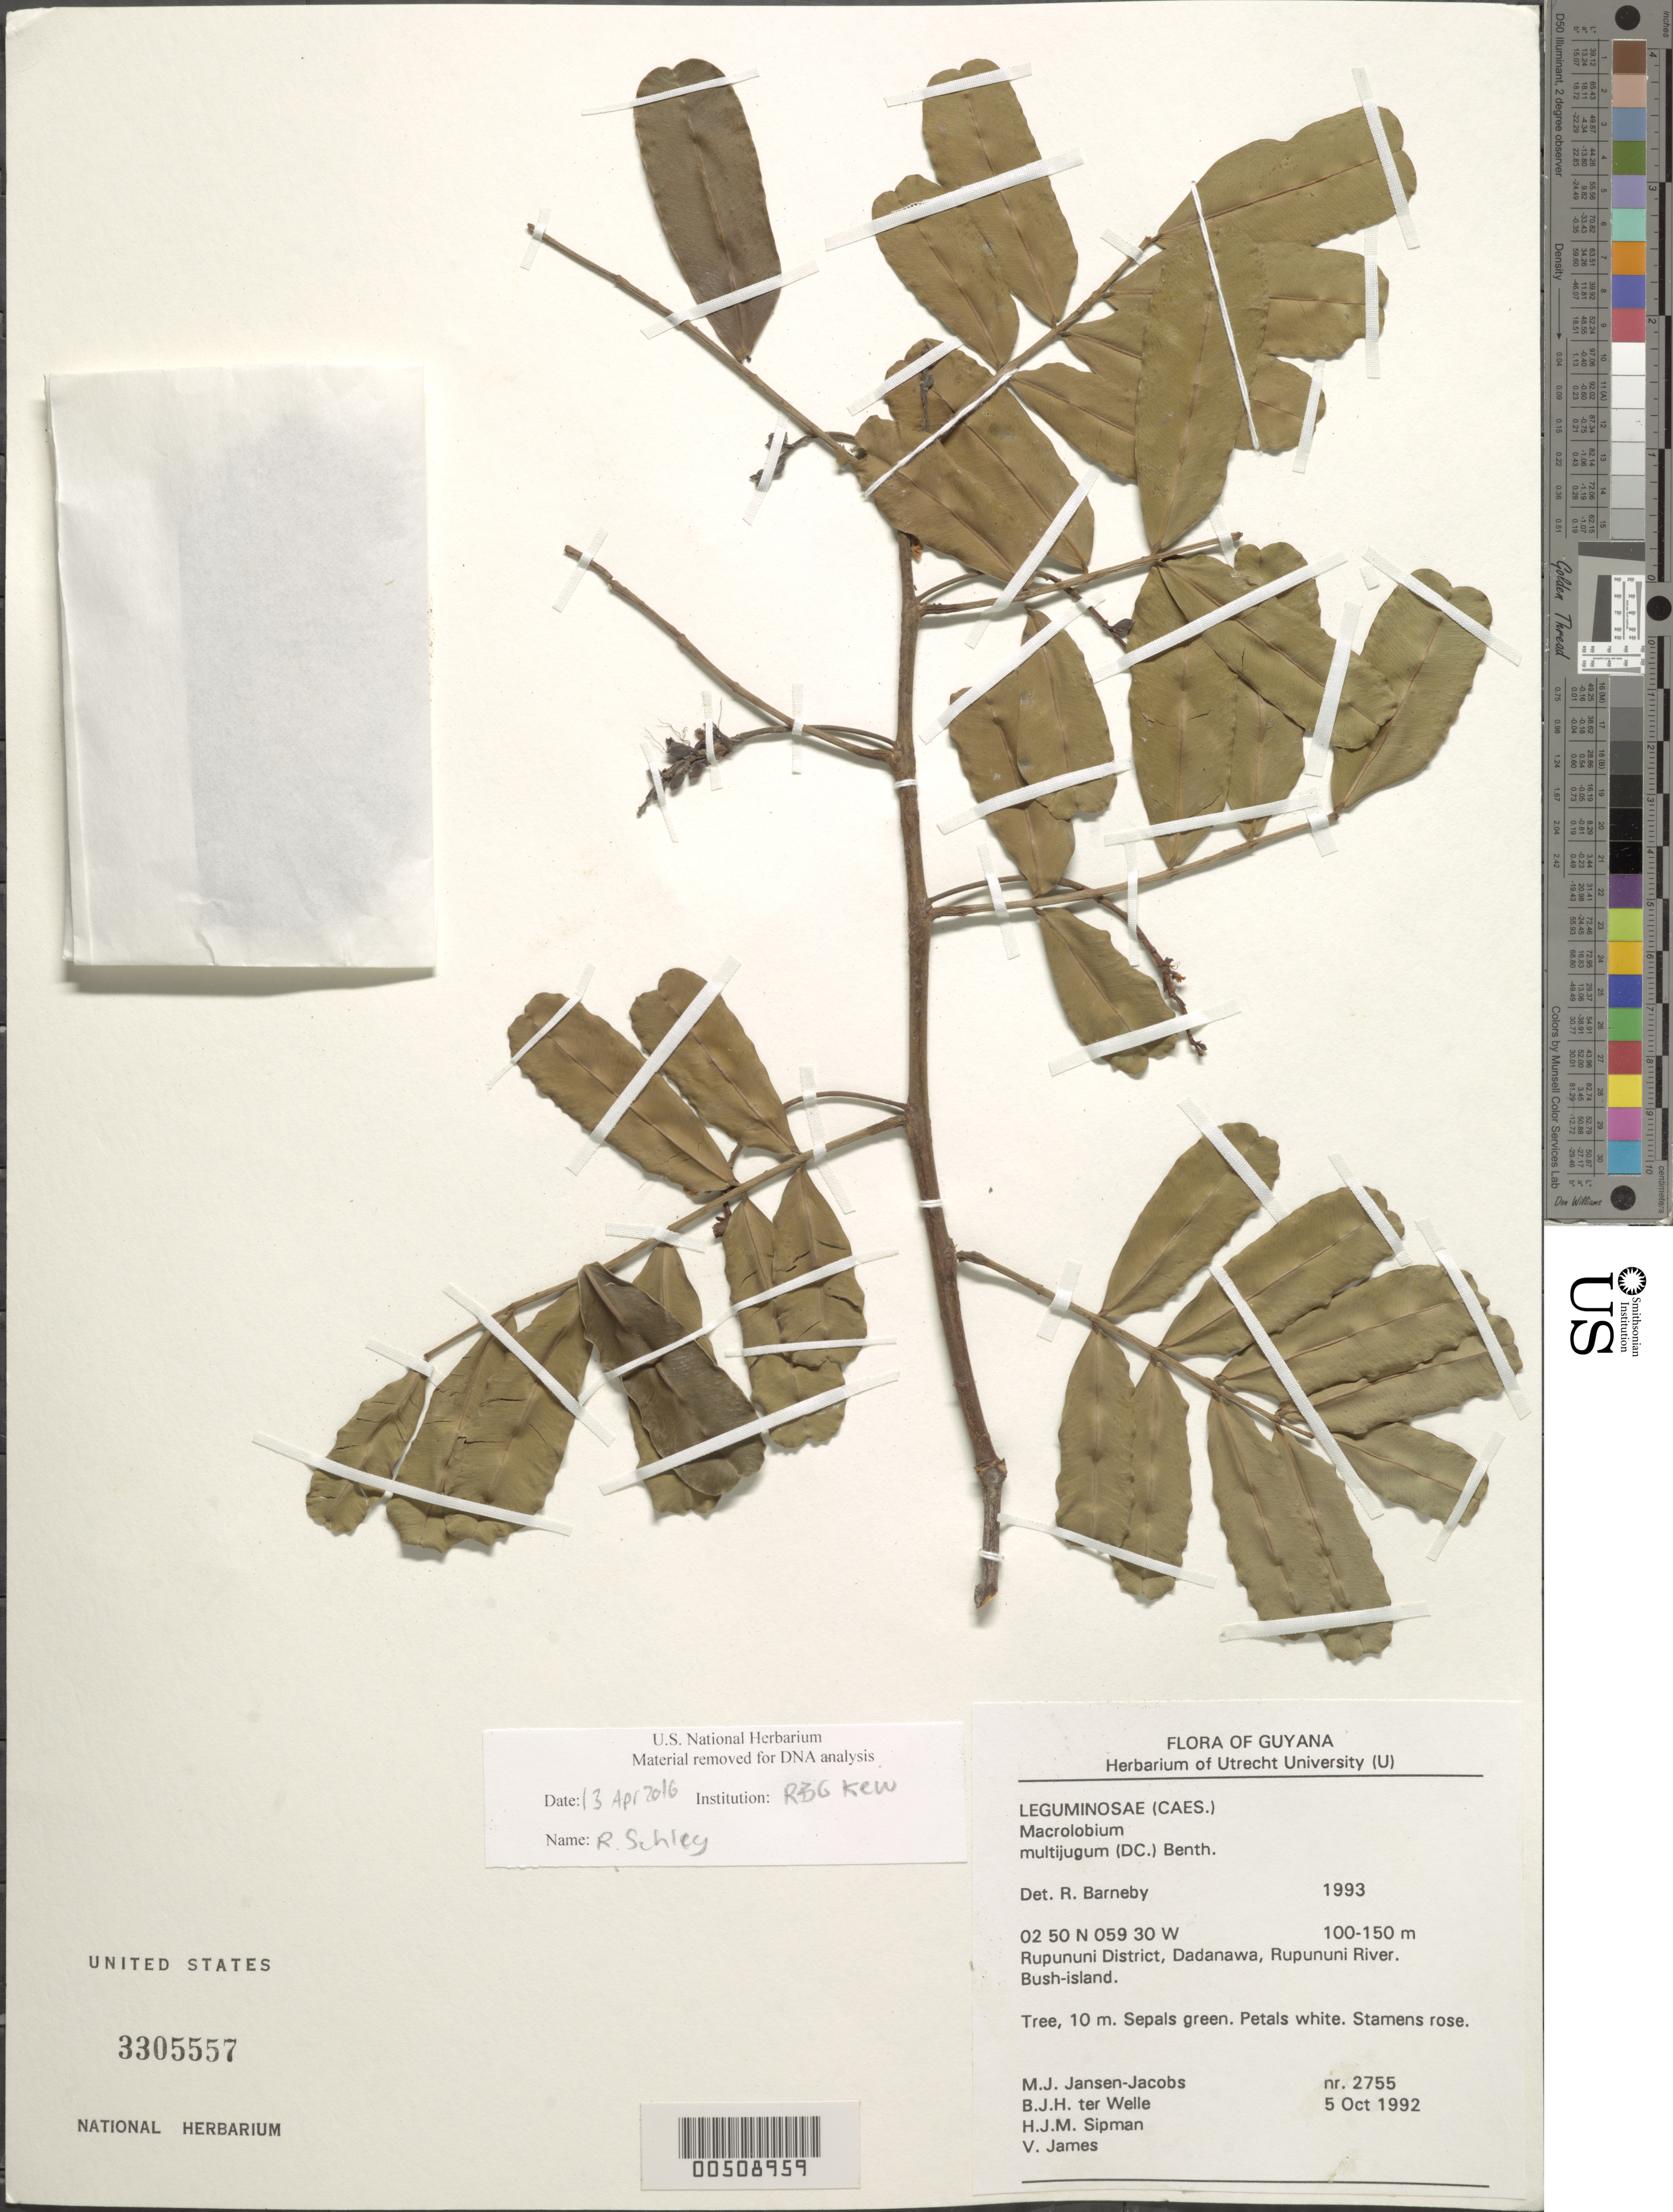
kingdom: Plantae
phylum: Tracheophyta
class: Magnoliopsida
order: Fabales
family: Fabaceae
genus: Macrolobium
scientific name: Macrolobium multijugum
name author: (DC.) Benth.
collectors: M. J. Jansen-Jacobs, B. Welle, H. J. M. Sipman & V. James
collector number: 2755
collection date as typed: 05 Oct 1992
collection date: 1992-10-05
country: Guyana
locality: Rupununi dist., dadanawa, rupununi river, bush-island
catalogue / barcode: US 3305557